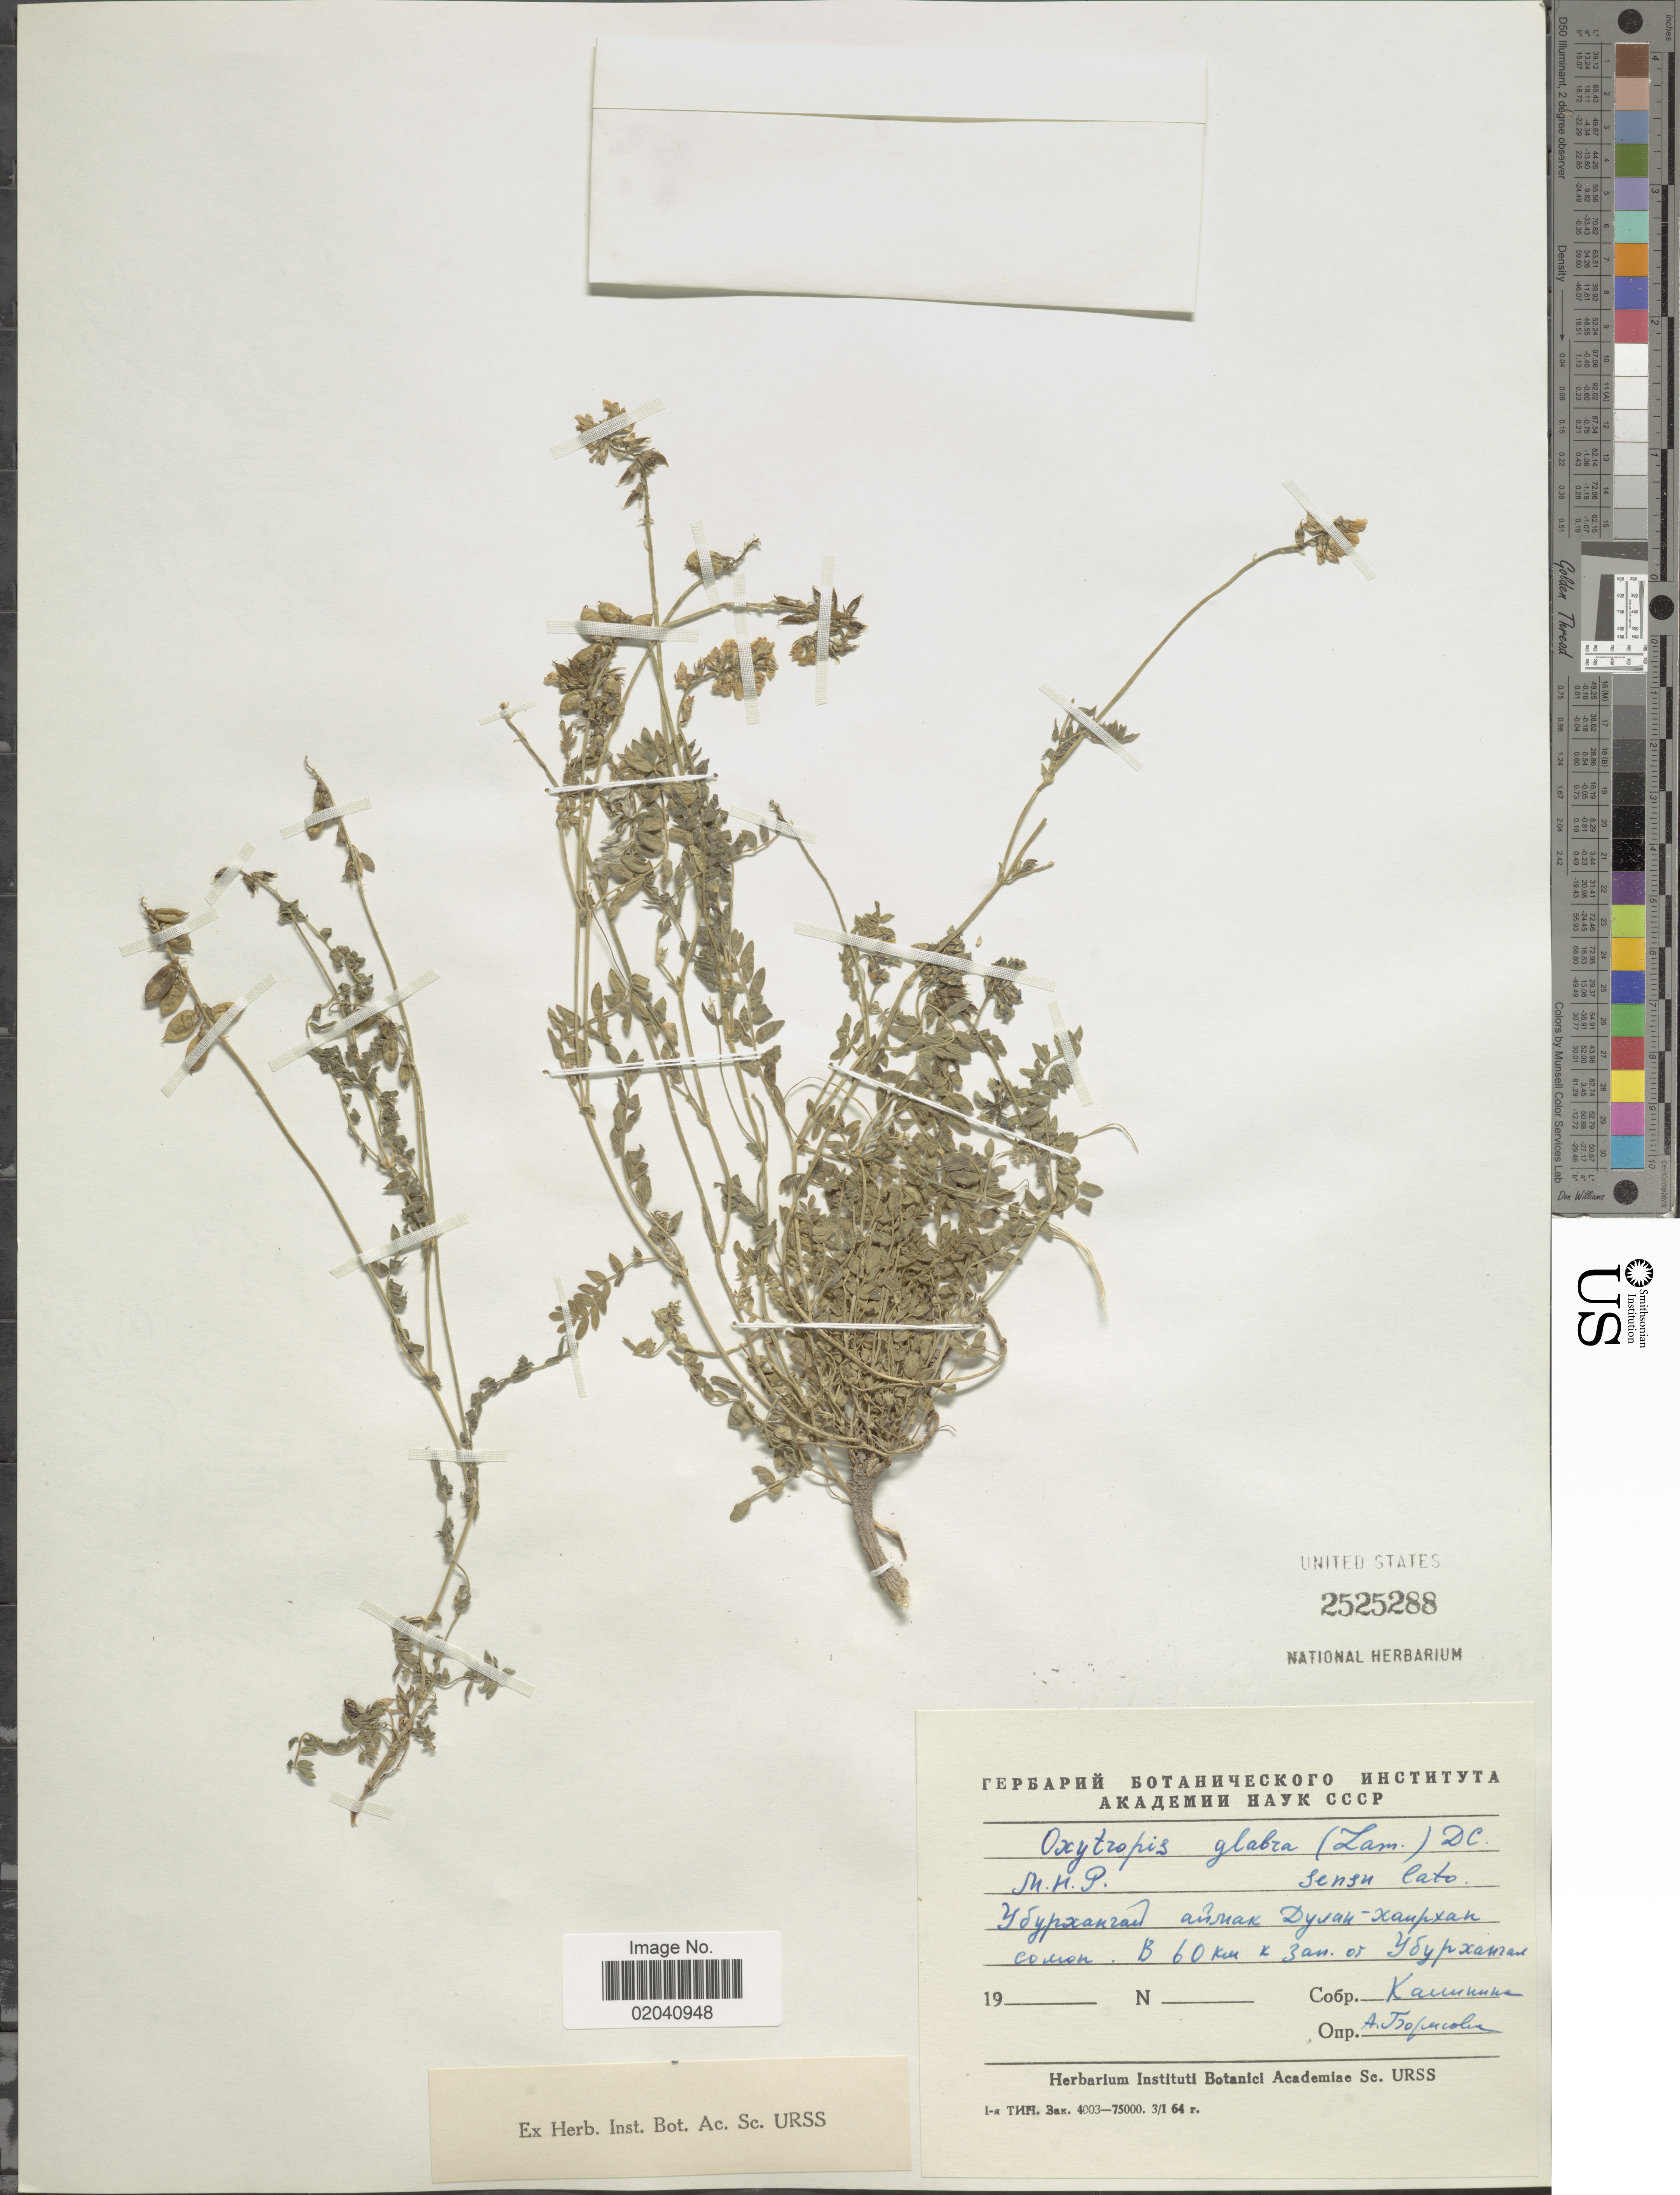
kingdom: Plantae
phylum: Tracheophyta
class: Magnoliopsida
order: Fabales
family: Fabaceae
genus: Oxytropis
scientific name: Oxytropis glabra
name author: DC.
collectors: Kalinina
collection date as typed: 19--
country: Mongolia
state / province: Arhangay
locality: Khairkhandulaan District, 60 km W of Ovorhangay.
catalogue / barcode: US 2525288